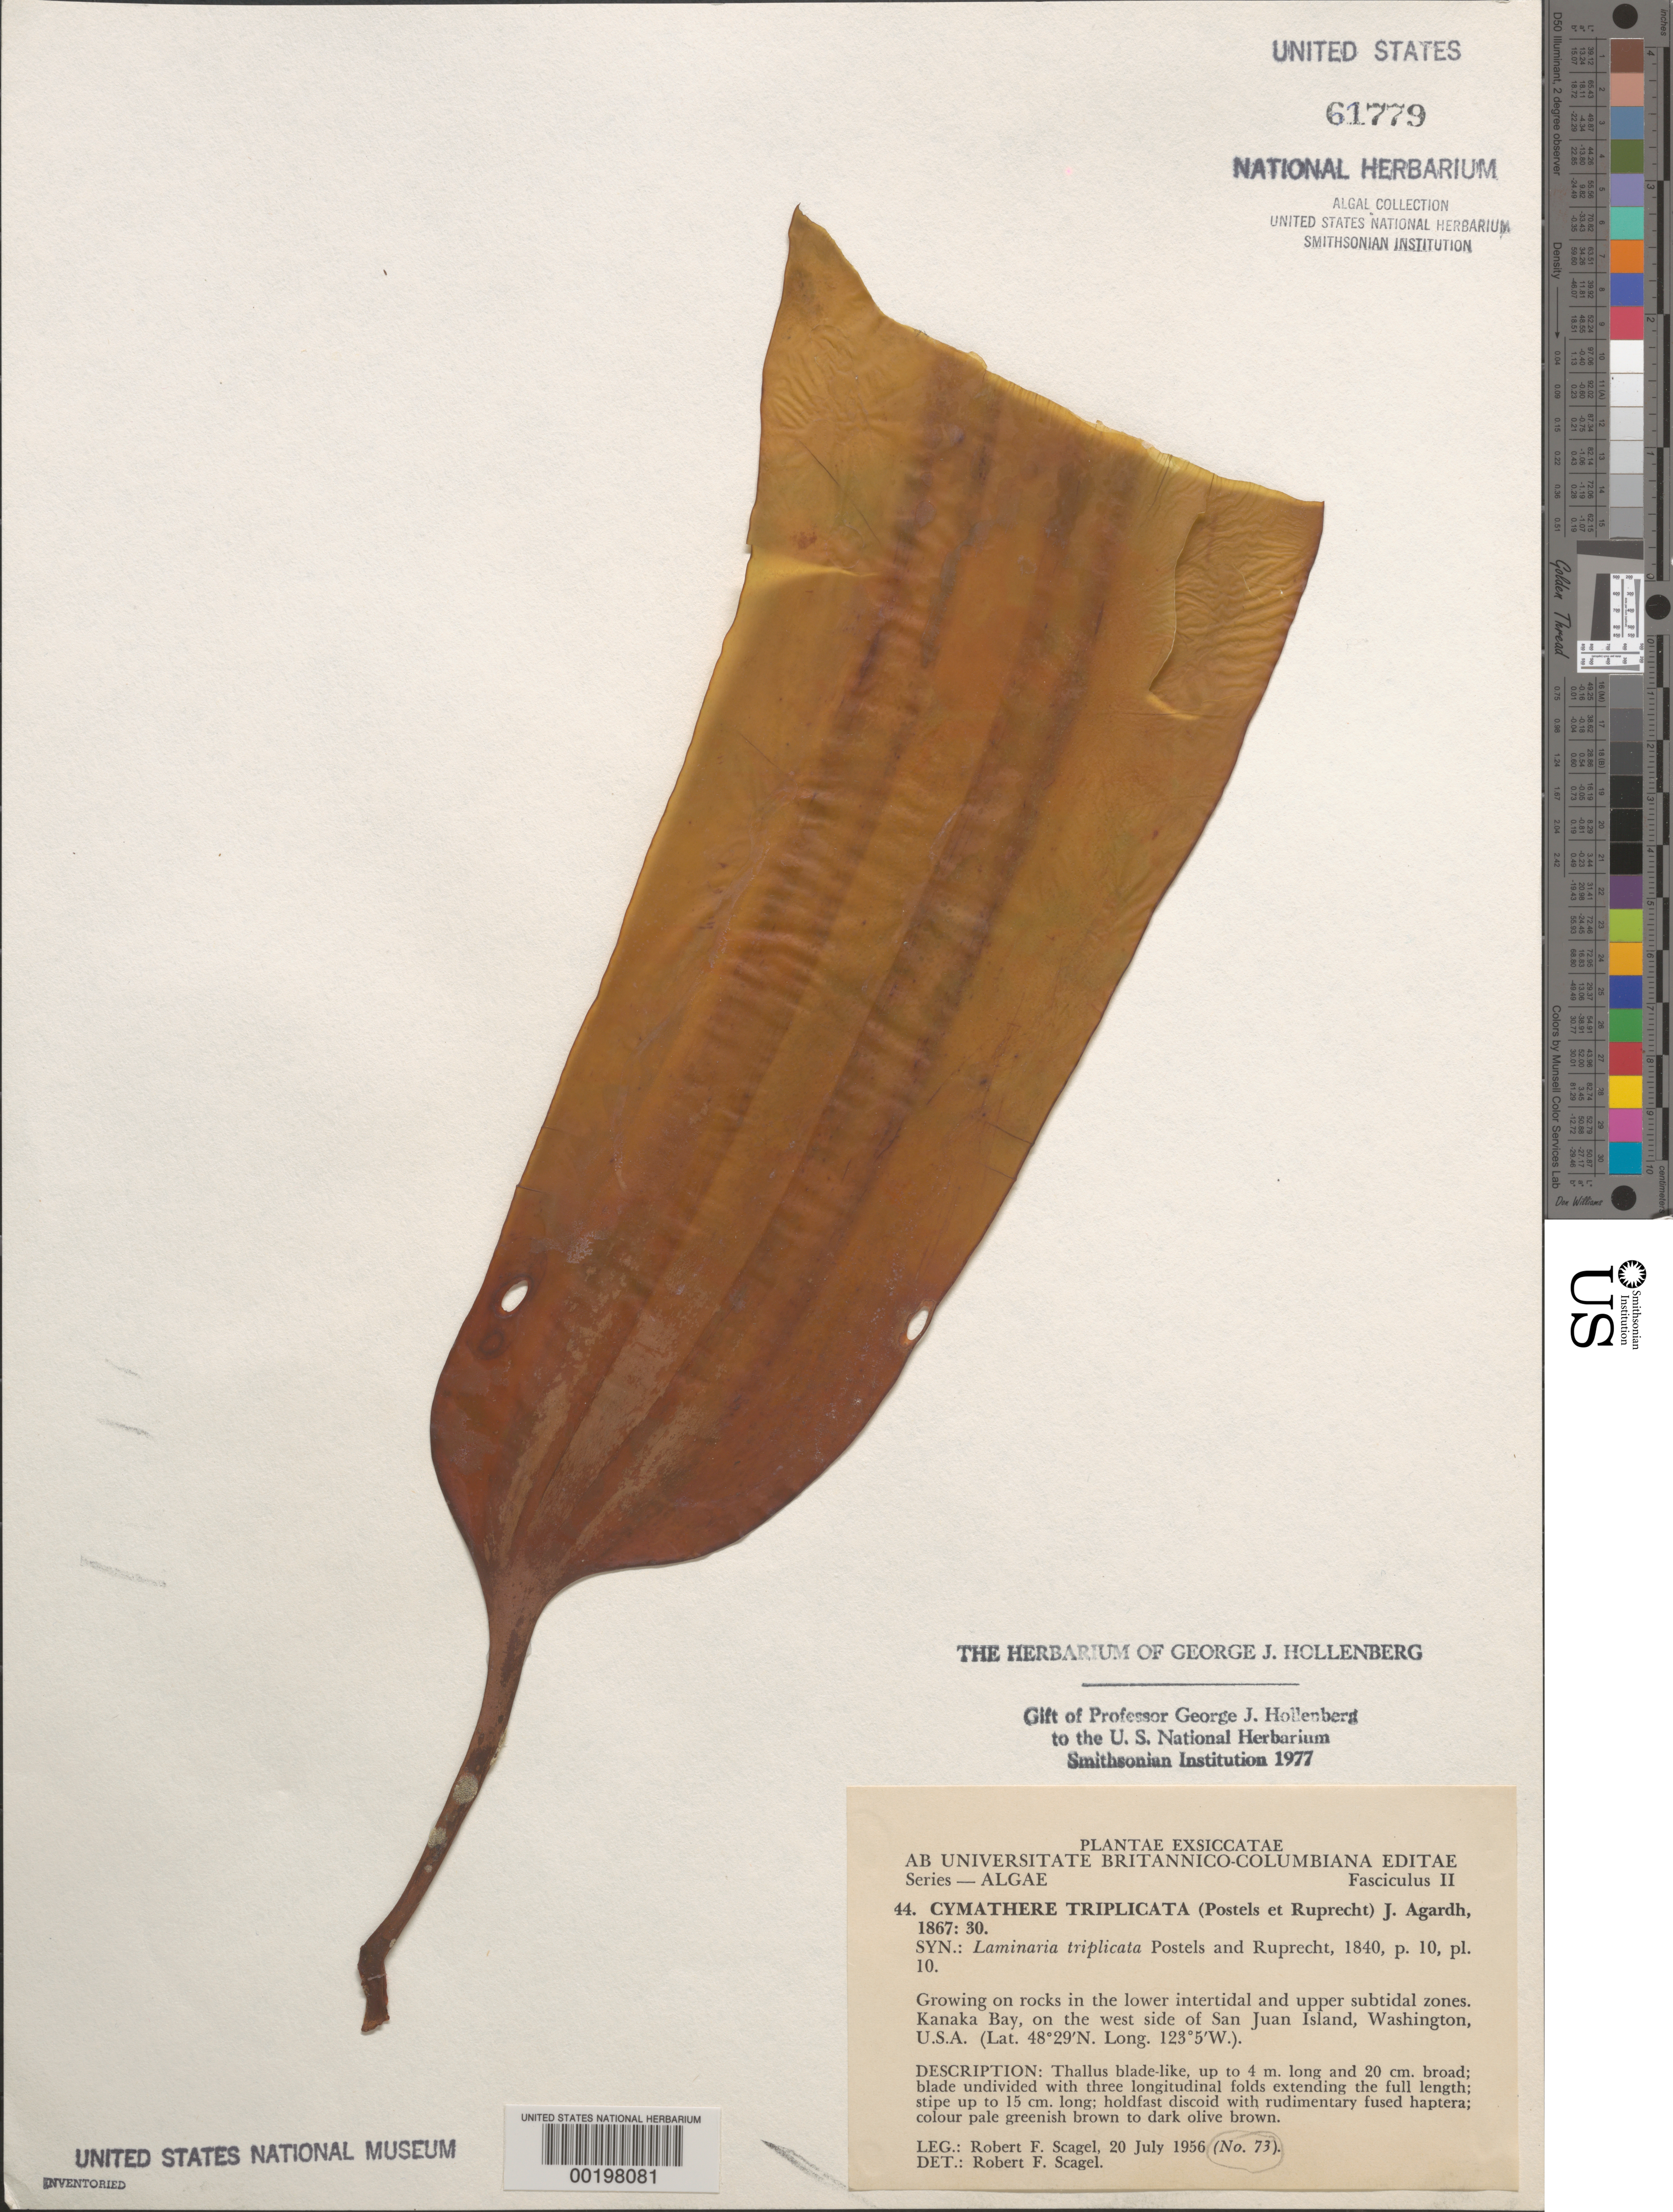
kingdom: Chromista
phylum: Ochrophyta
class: Phaeophyceae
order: Laminariales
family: Laminariaceae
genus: Cymathaere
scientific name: Cymathaere triplicata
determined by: Scagel, R. F.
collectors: R. F. Scagel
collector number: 73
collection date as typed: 20 Jul 1956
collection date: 1956-07-20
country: United States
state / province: Washington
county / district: San Juan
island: San Juan Island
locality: Kanaka Bay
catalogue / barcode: US 61779